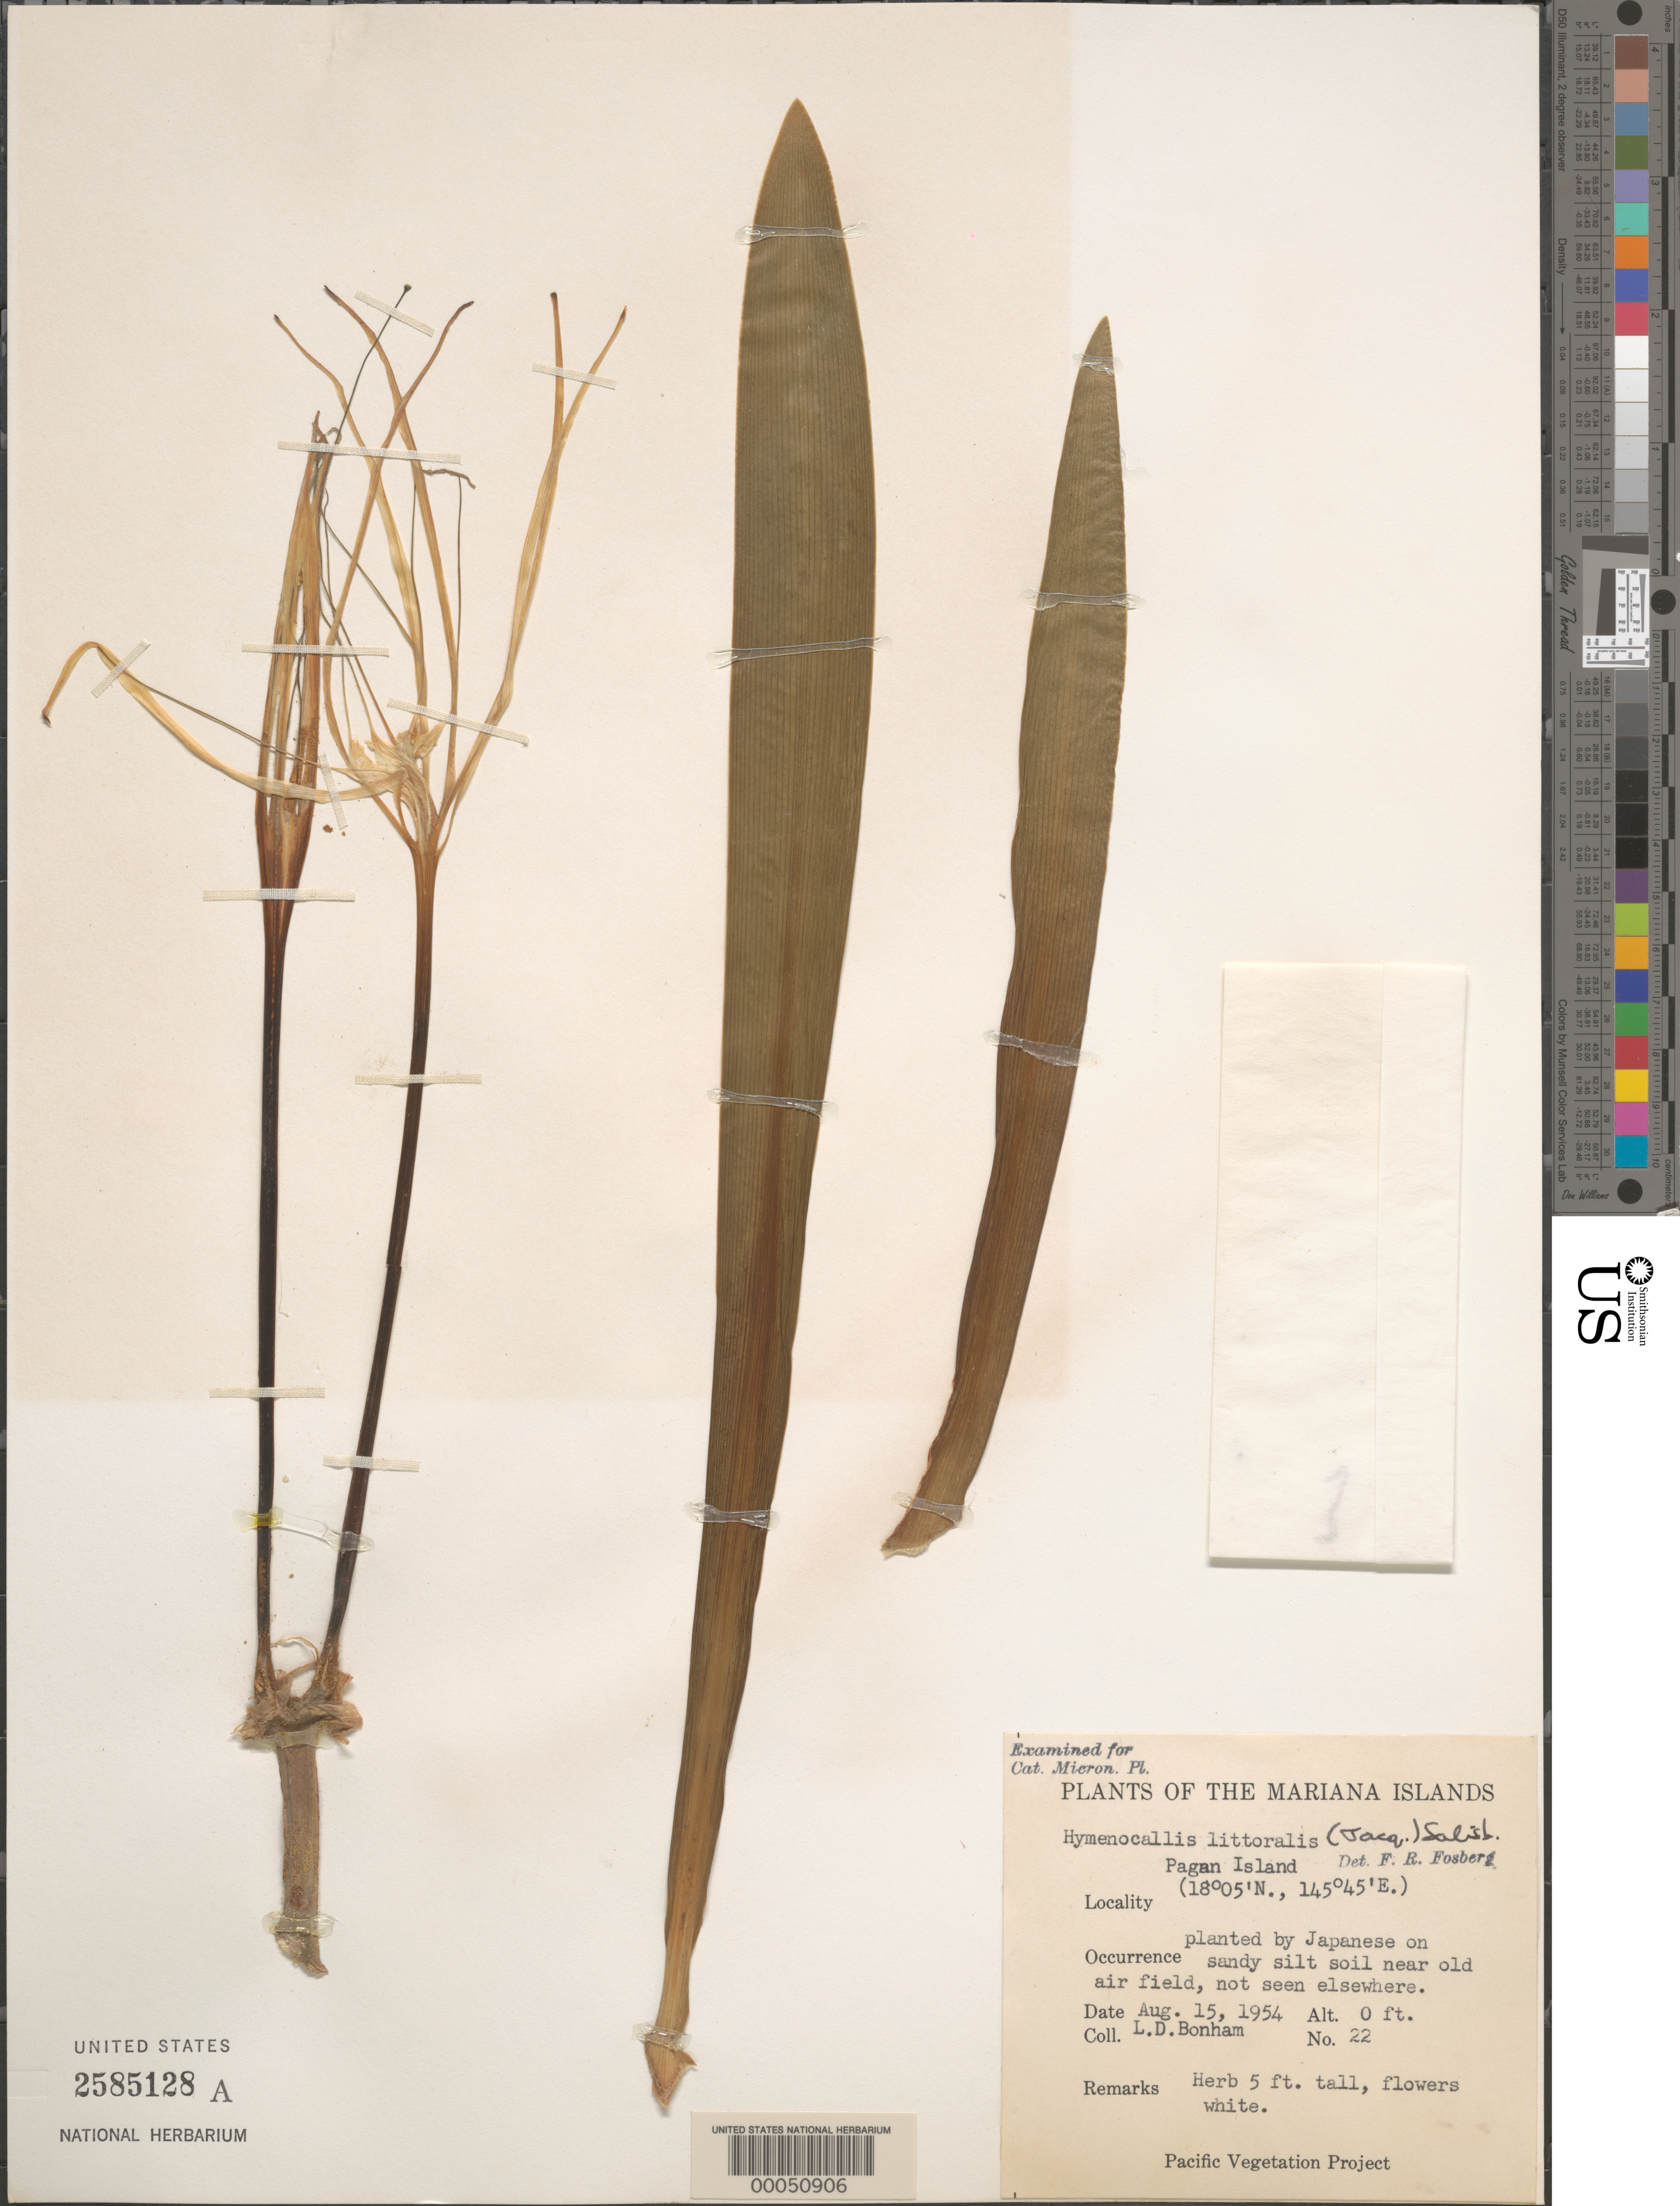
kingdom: Plantae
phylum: Tracheophyta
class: Liliopsida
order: Asparagales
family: Amaryllidaceae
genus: Hymenocallis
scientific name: Hymenocallis littoralis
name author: (Jacq.) Salisb.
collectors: L. D. Bonham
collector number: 22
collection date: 1954-08-15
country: Northern Mariana Islands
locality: The Mariana Islands. Pagan Island. On sandy silt soil near old air field, not seen elsewhere.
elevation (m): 0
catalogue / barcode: US 2585128A